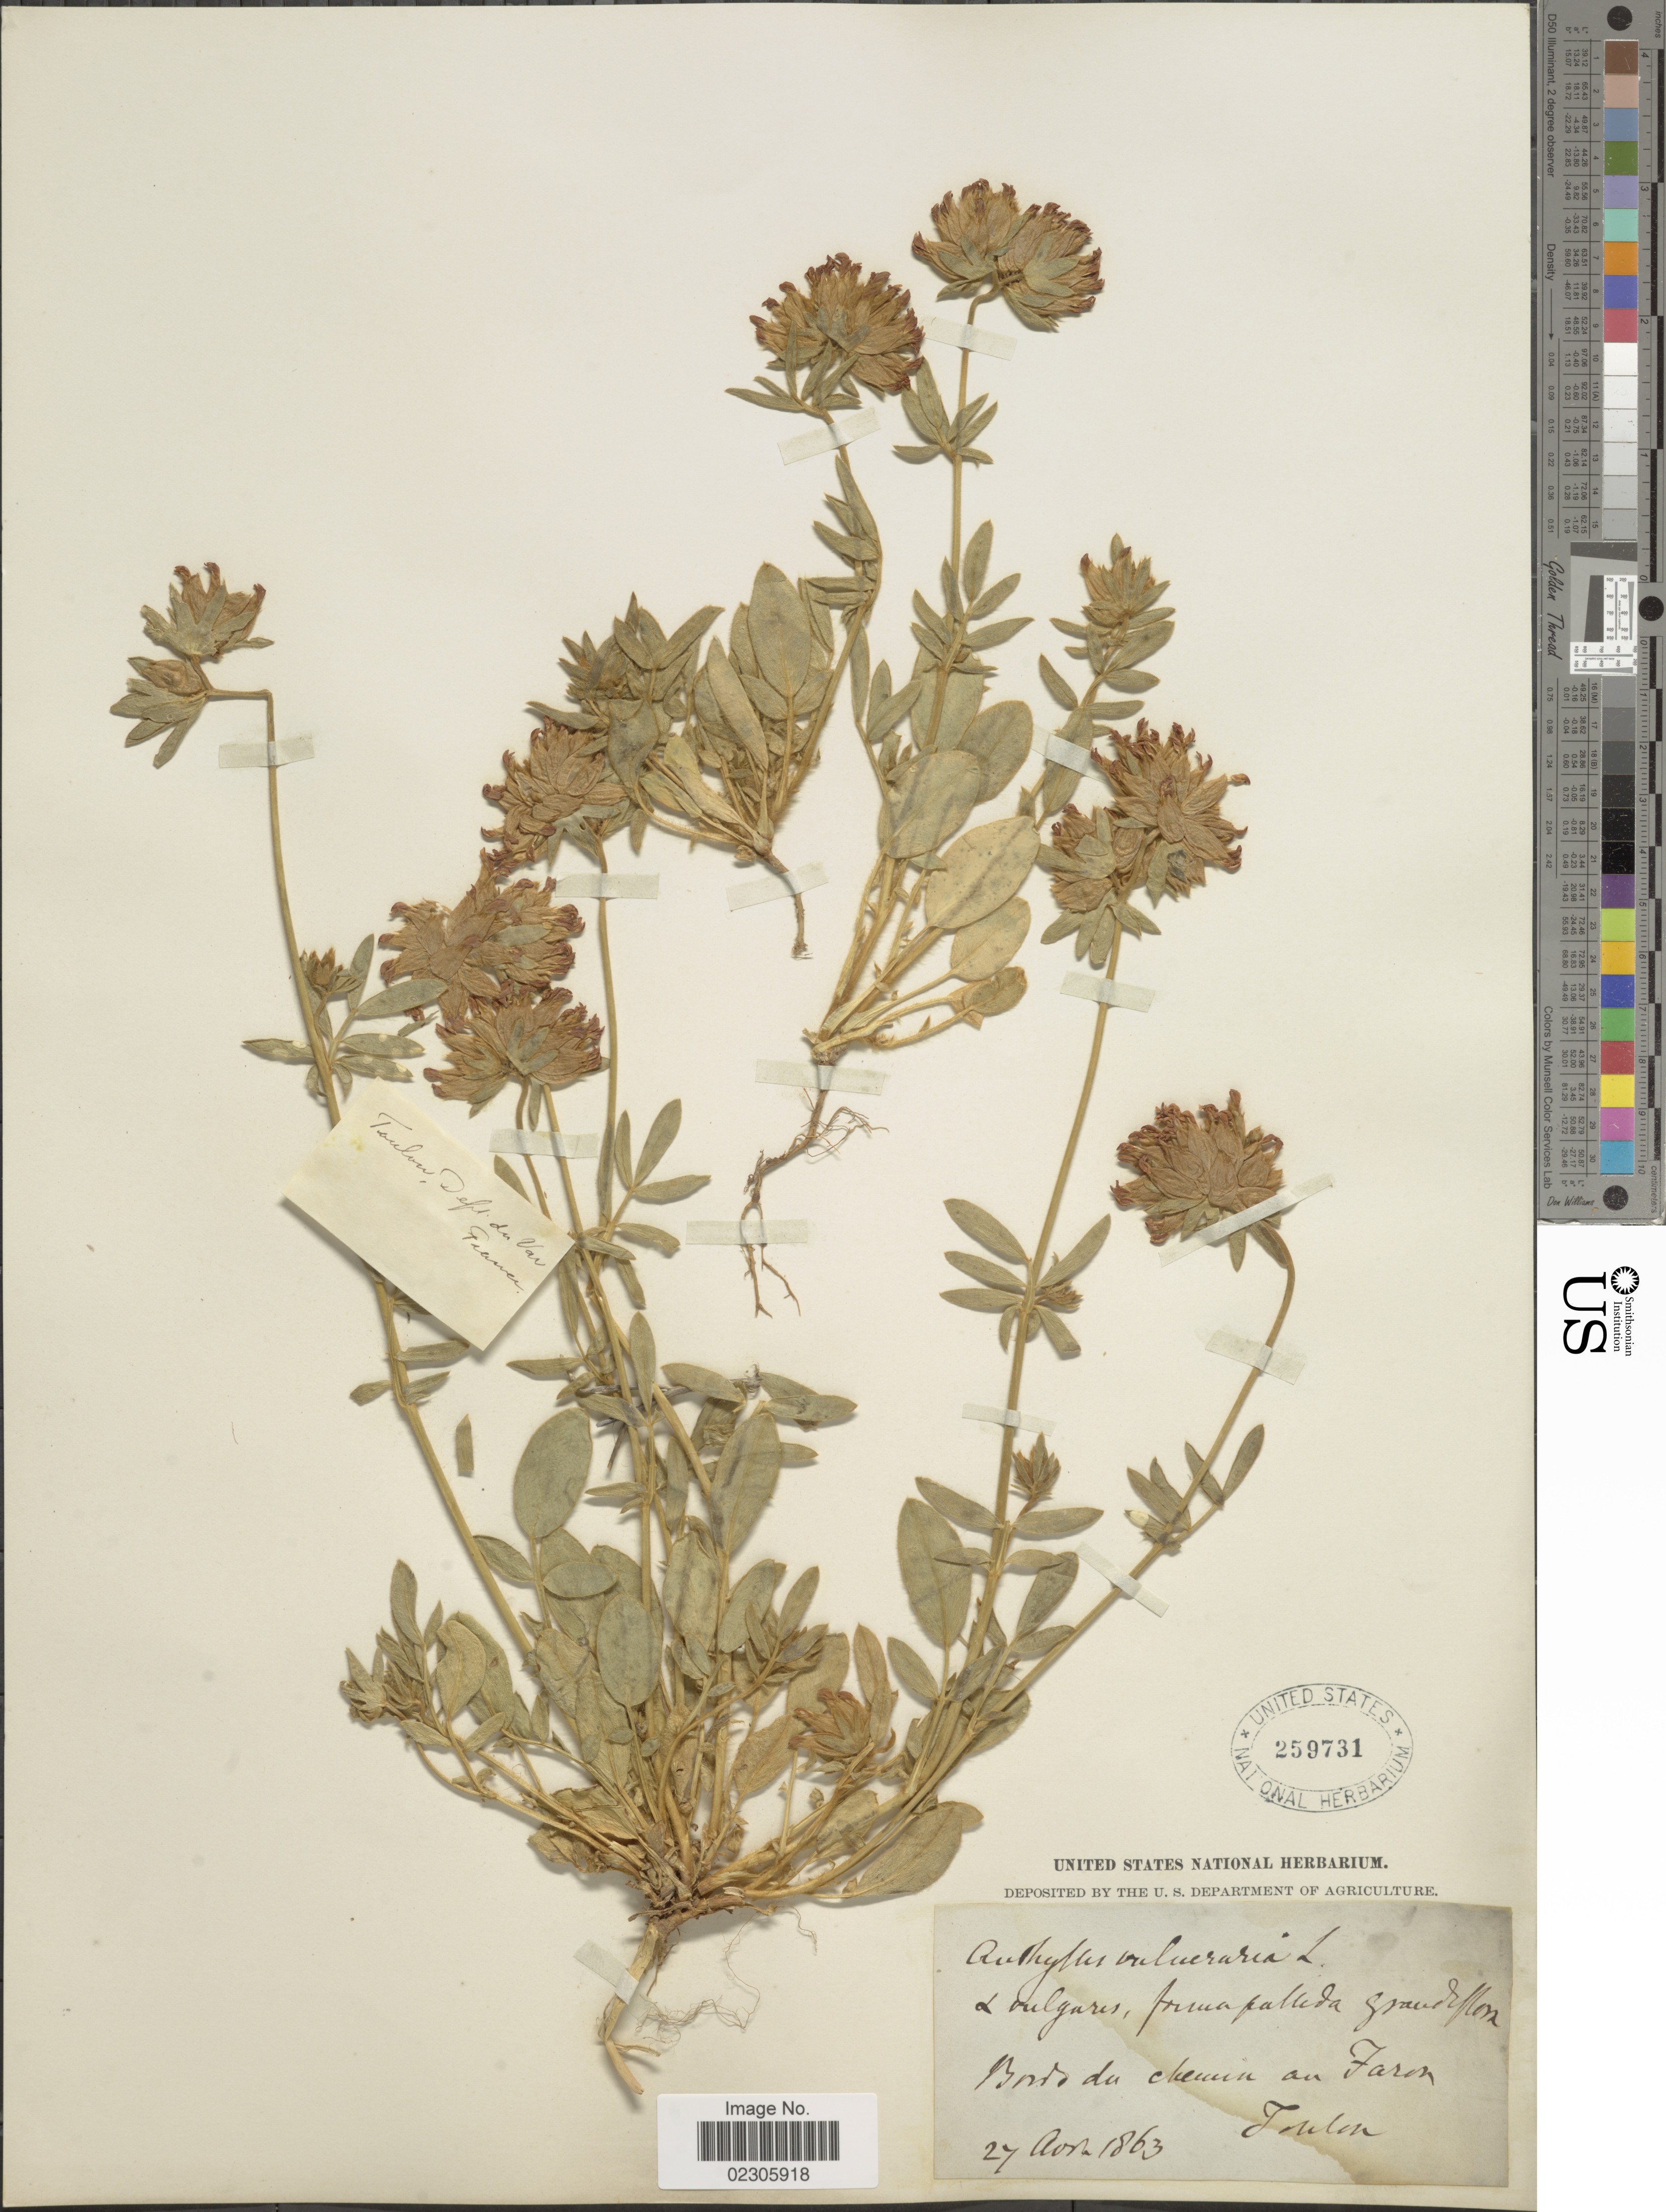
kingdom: Plantae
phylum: Tracheophyta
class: Magnoliopsida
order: Fabales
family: Fabaceae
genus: Anthyllis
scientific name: Anthyllis vulneraria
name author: L.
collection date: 1863-08-27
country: France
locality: Bordo du chemin an Faron [interpreted]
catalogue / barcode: US 259731